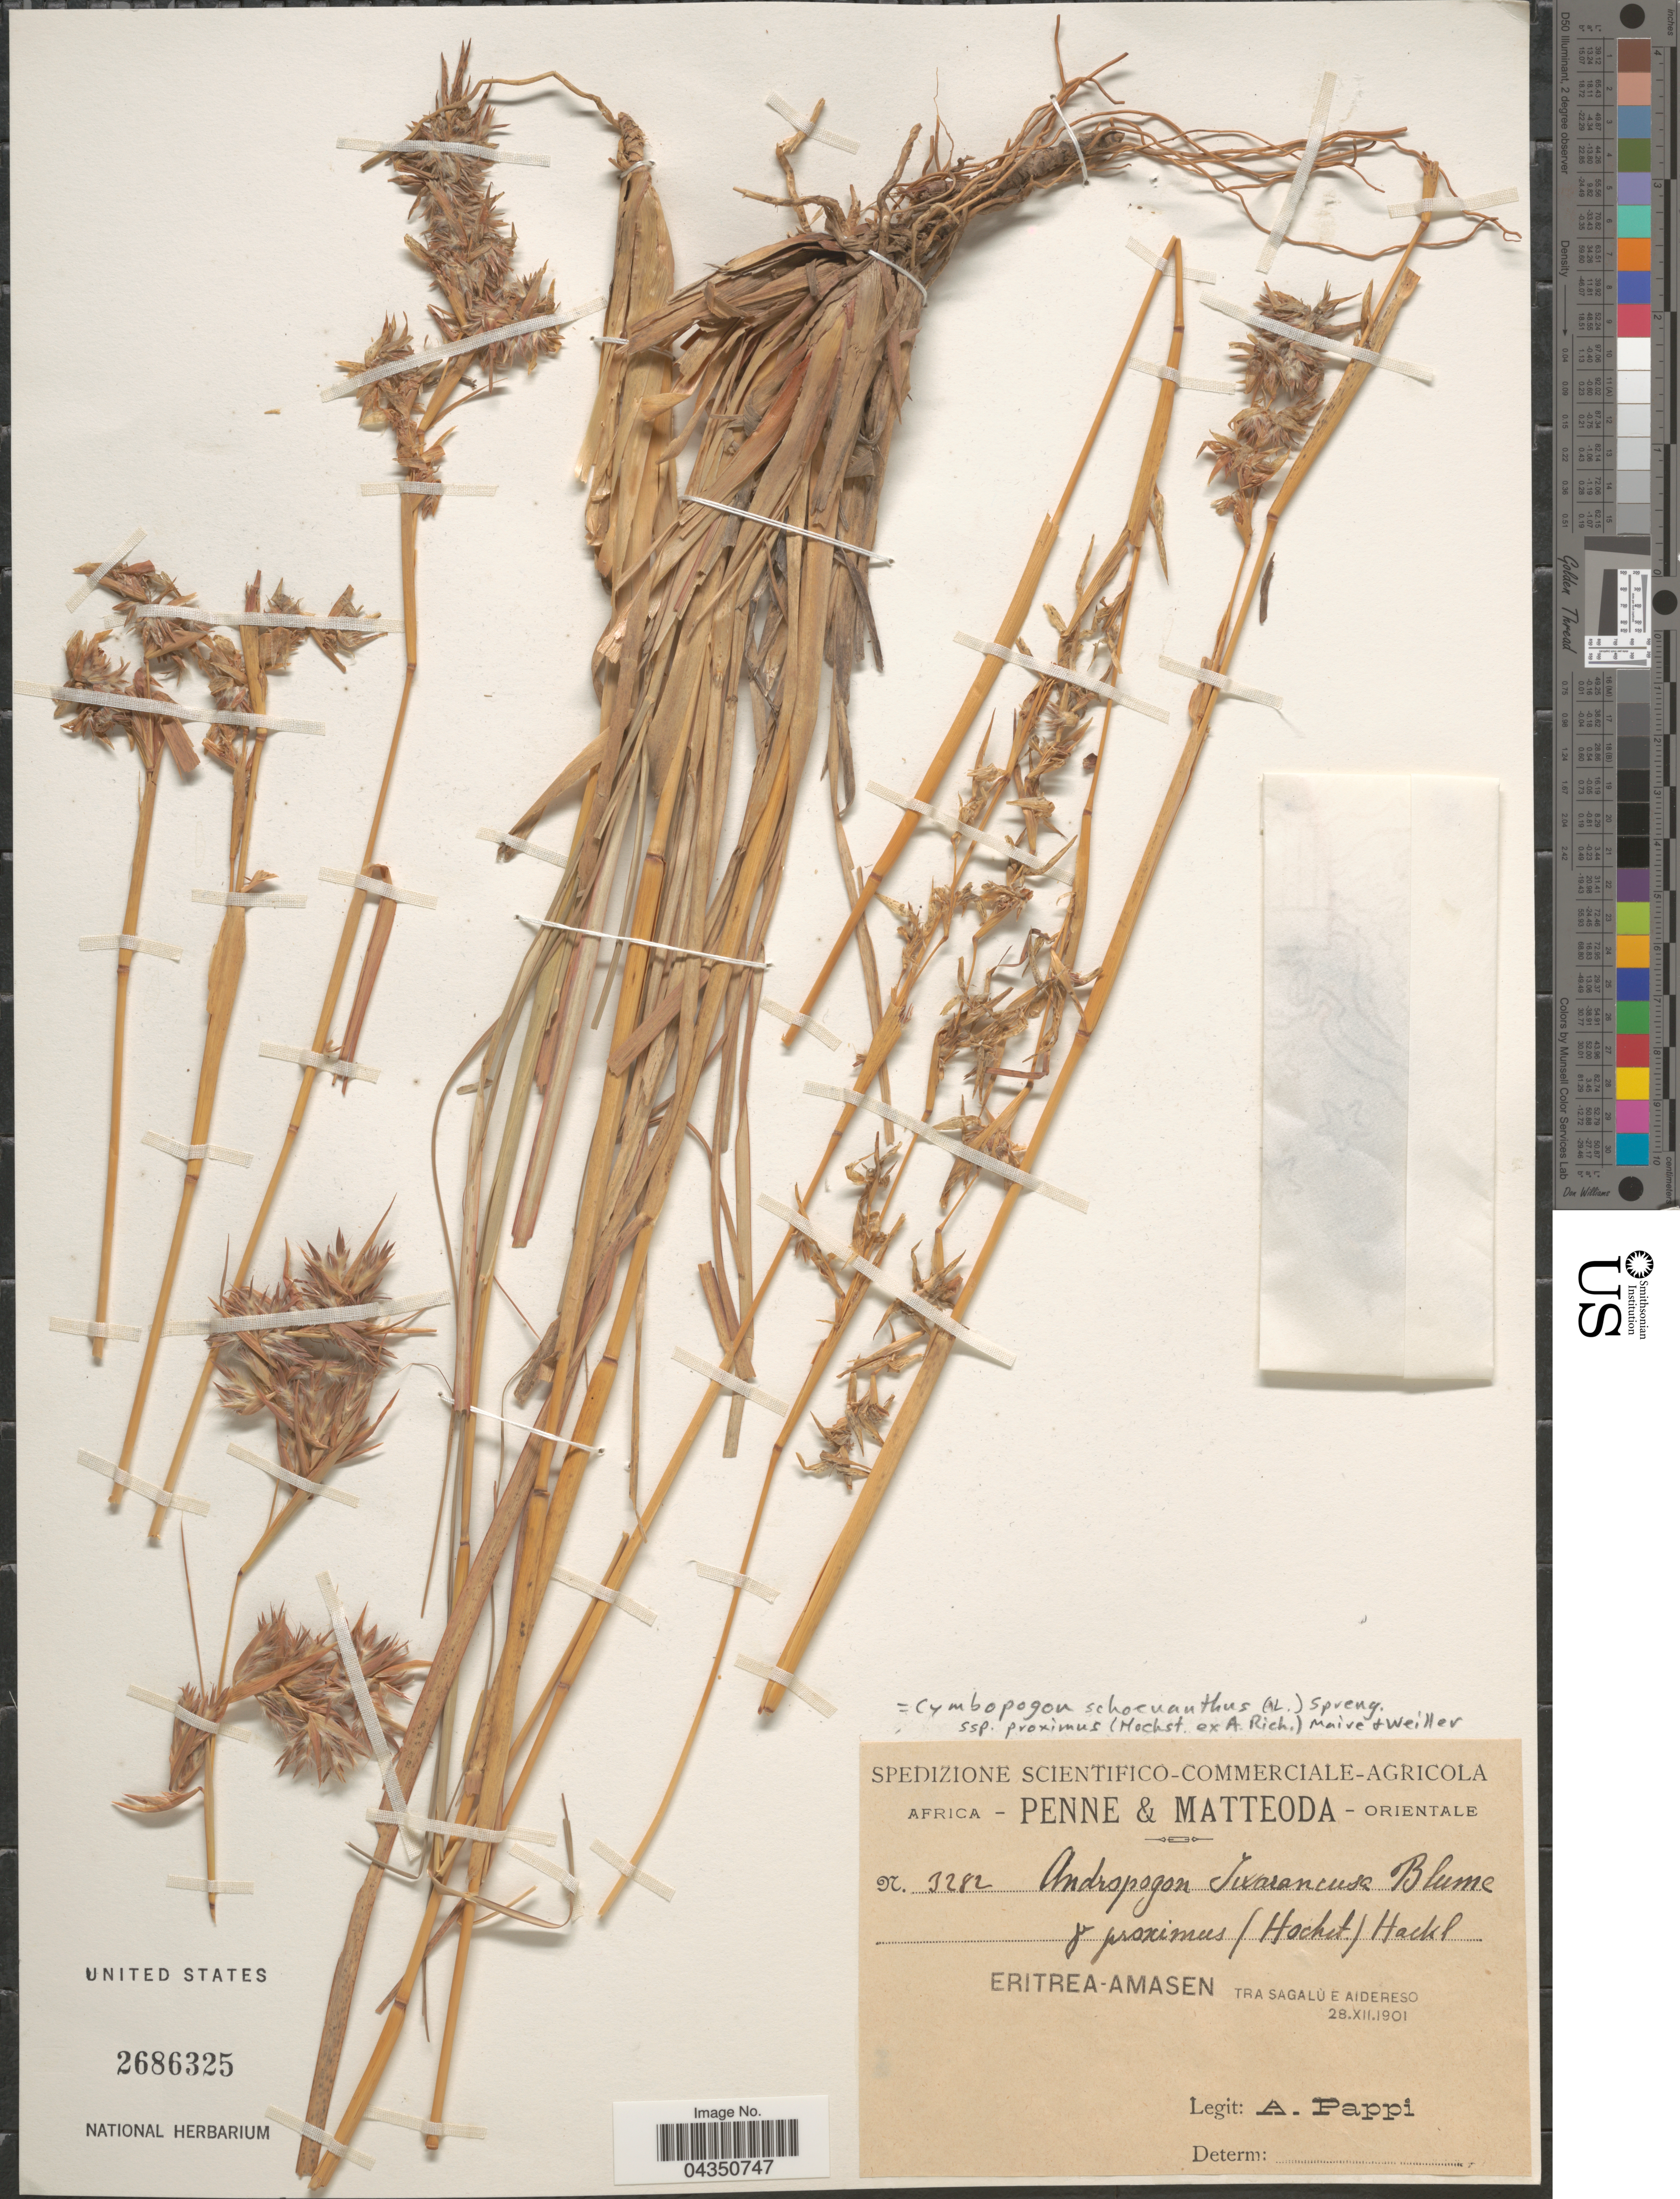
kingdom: Plantae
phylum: Tracheophyta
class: Liliopsida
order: Poales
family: Poaceae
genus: Cymbopogon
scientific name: Cymbopogon schoenanthus subsp. proximus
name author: (Hochst. ex A. Rich.) Maire & Weiller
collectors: A. Pappi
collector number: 3282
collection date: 1901-12-28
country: Eritrea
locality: Africa Orientale. Eritrea-Amasen. Tra Sagalù e Aidereso.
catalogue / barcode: US 2686325